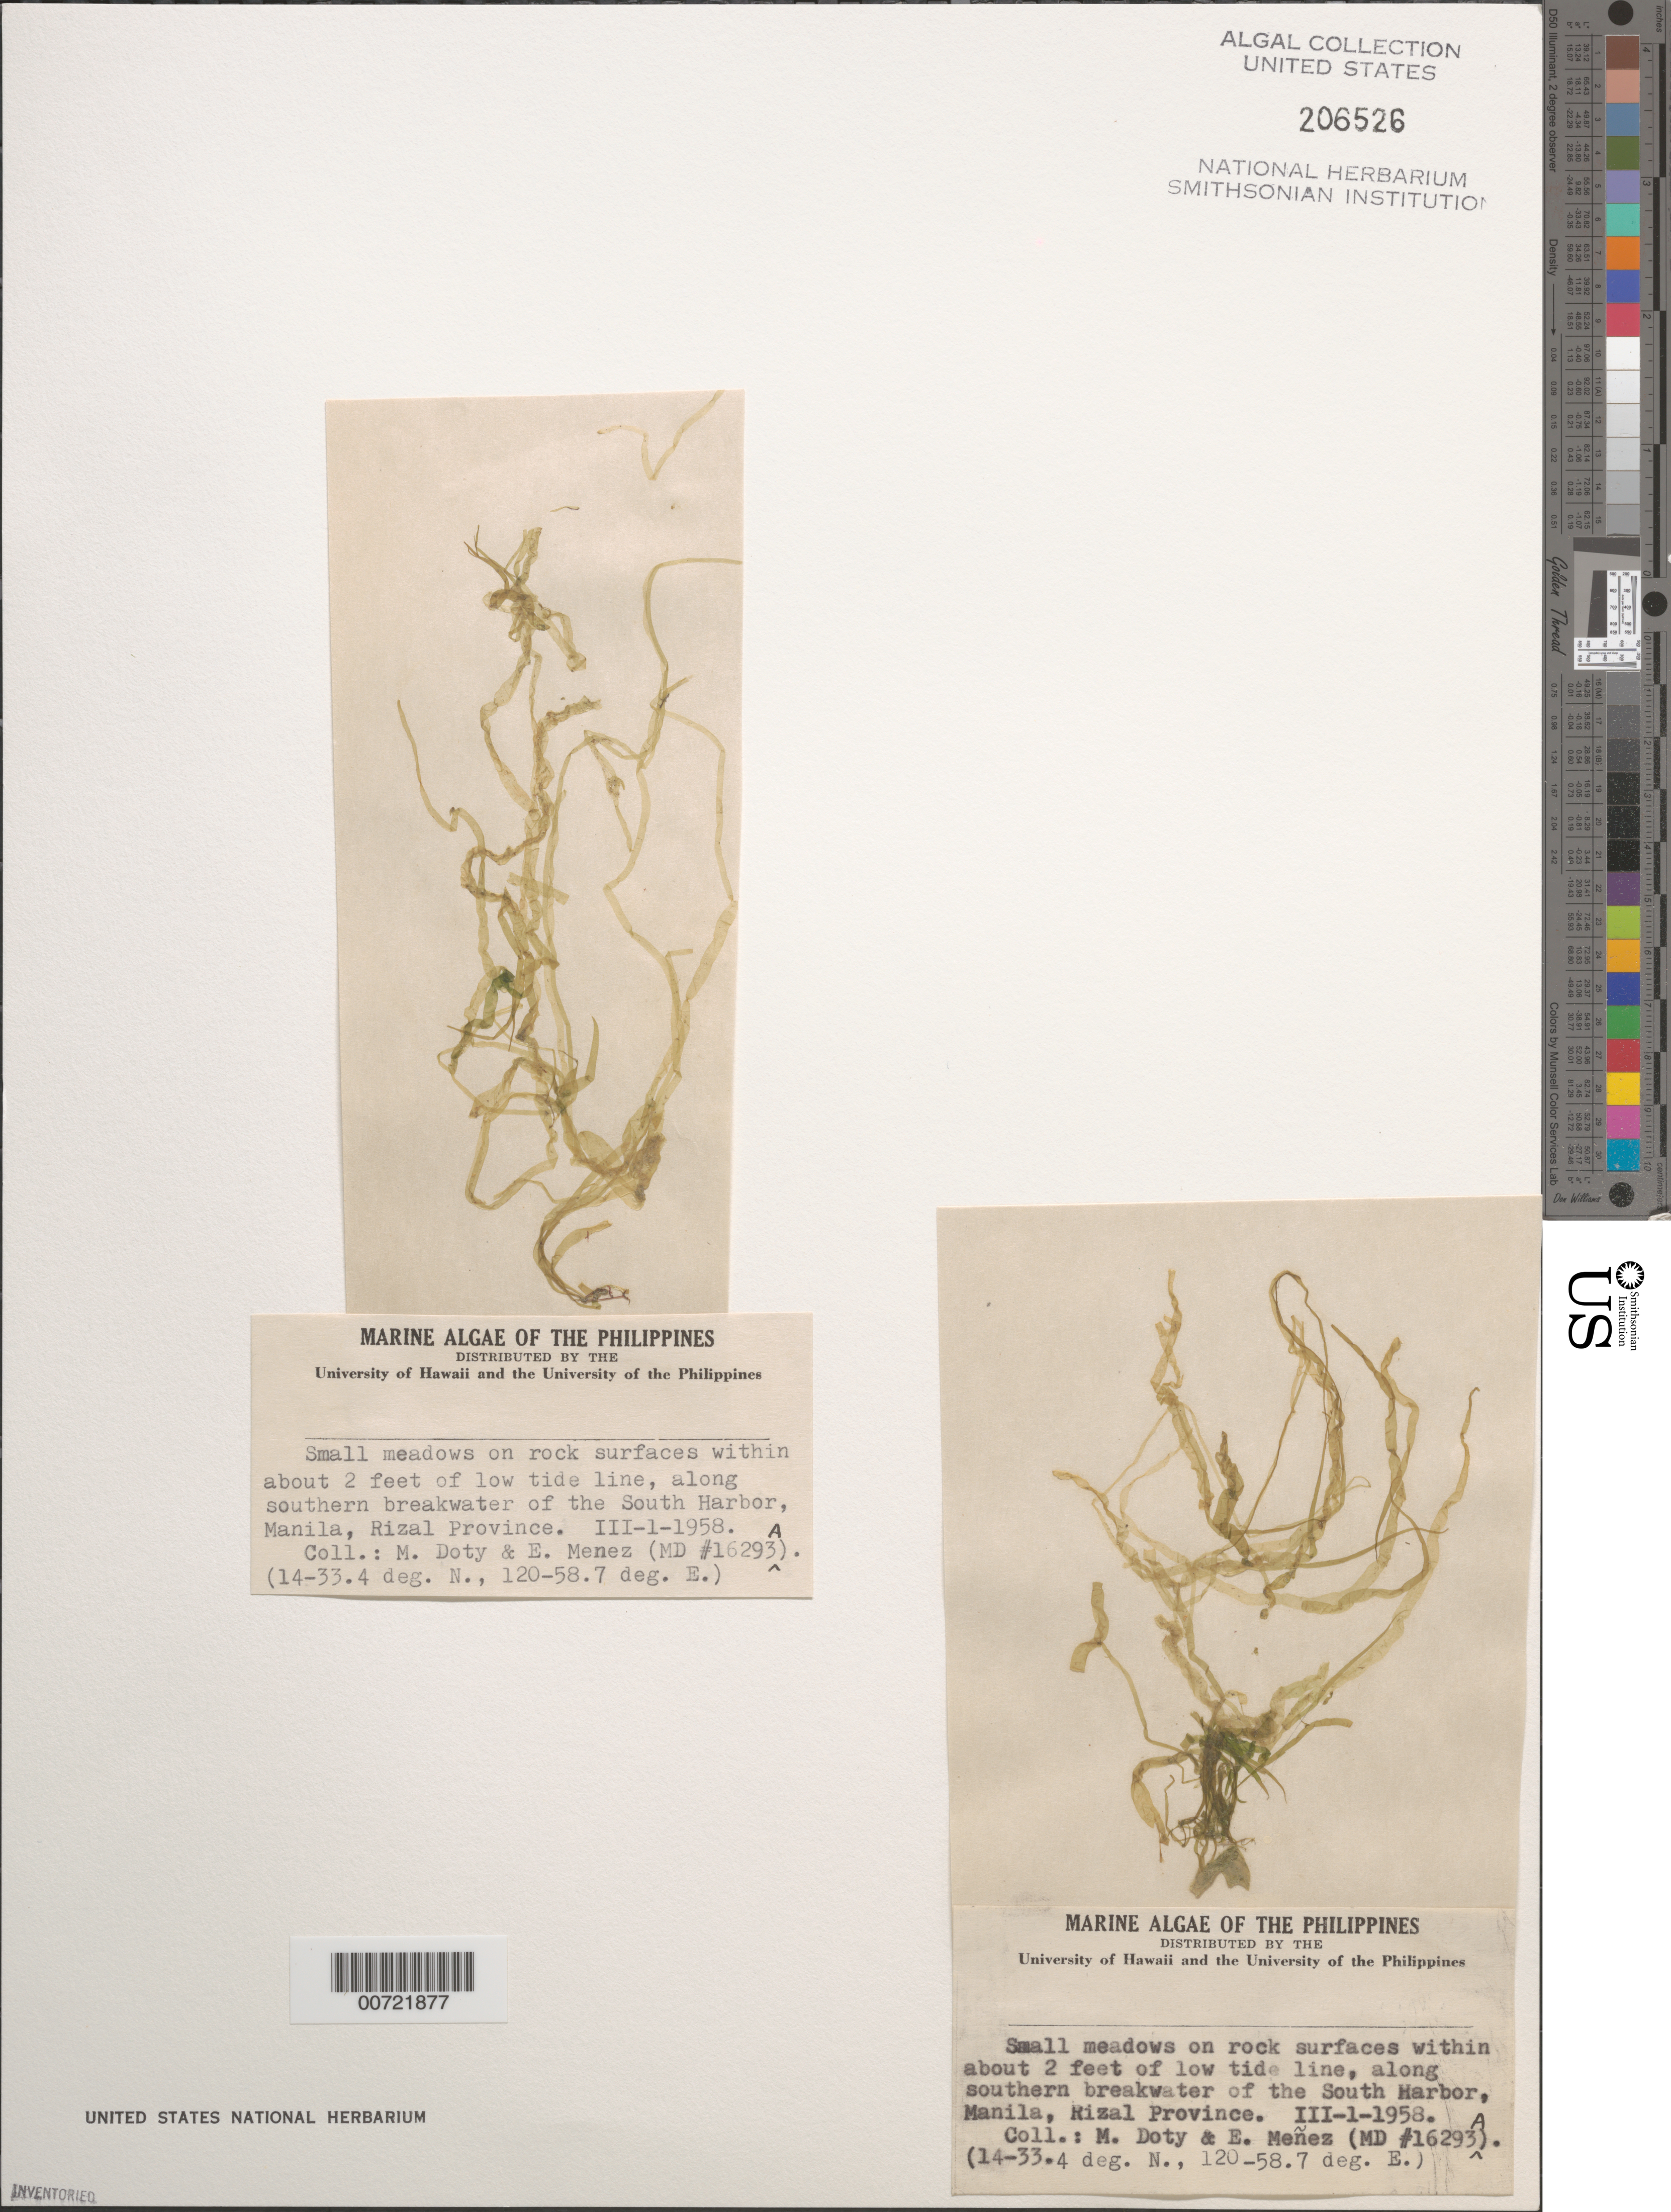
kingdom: Plantae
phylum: Chlorophyta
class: Ulvophyceae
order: Ulvales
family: Ulvaceae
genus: Ulva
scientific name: Ulva sp.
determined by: Algae name updating Project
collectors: M. S. Doty & Meñez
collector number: MSD 16293A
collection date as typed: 01 Mar 1958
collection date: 1958-03-01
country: Philippines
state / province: National Capital Region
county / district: Manila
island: Luzon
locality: South Harbor southern breakwater, Manila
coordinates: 14-33.4 deg. N, 120-58.7 deg. E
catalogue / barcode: US 206526